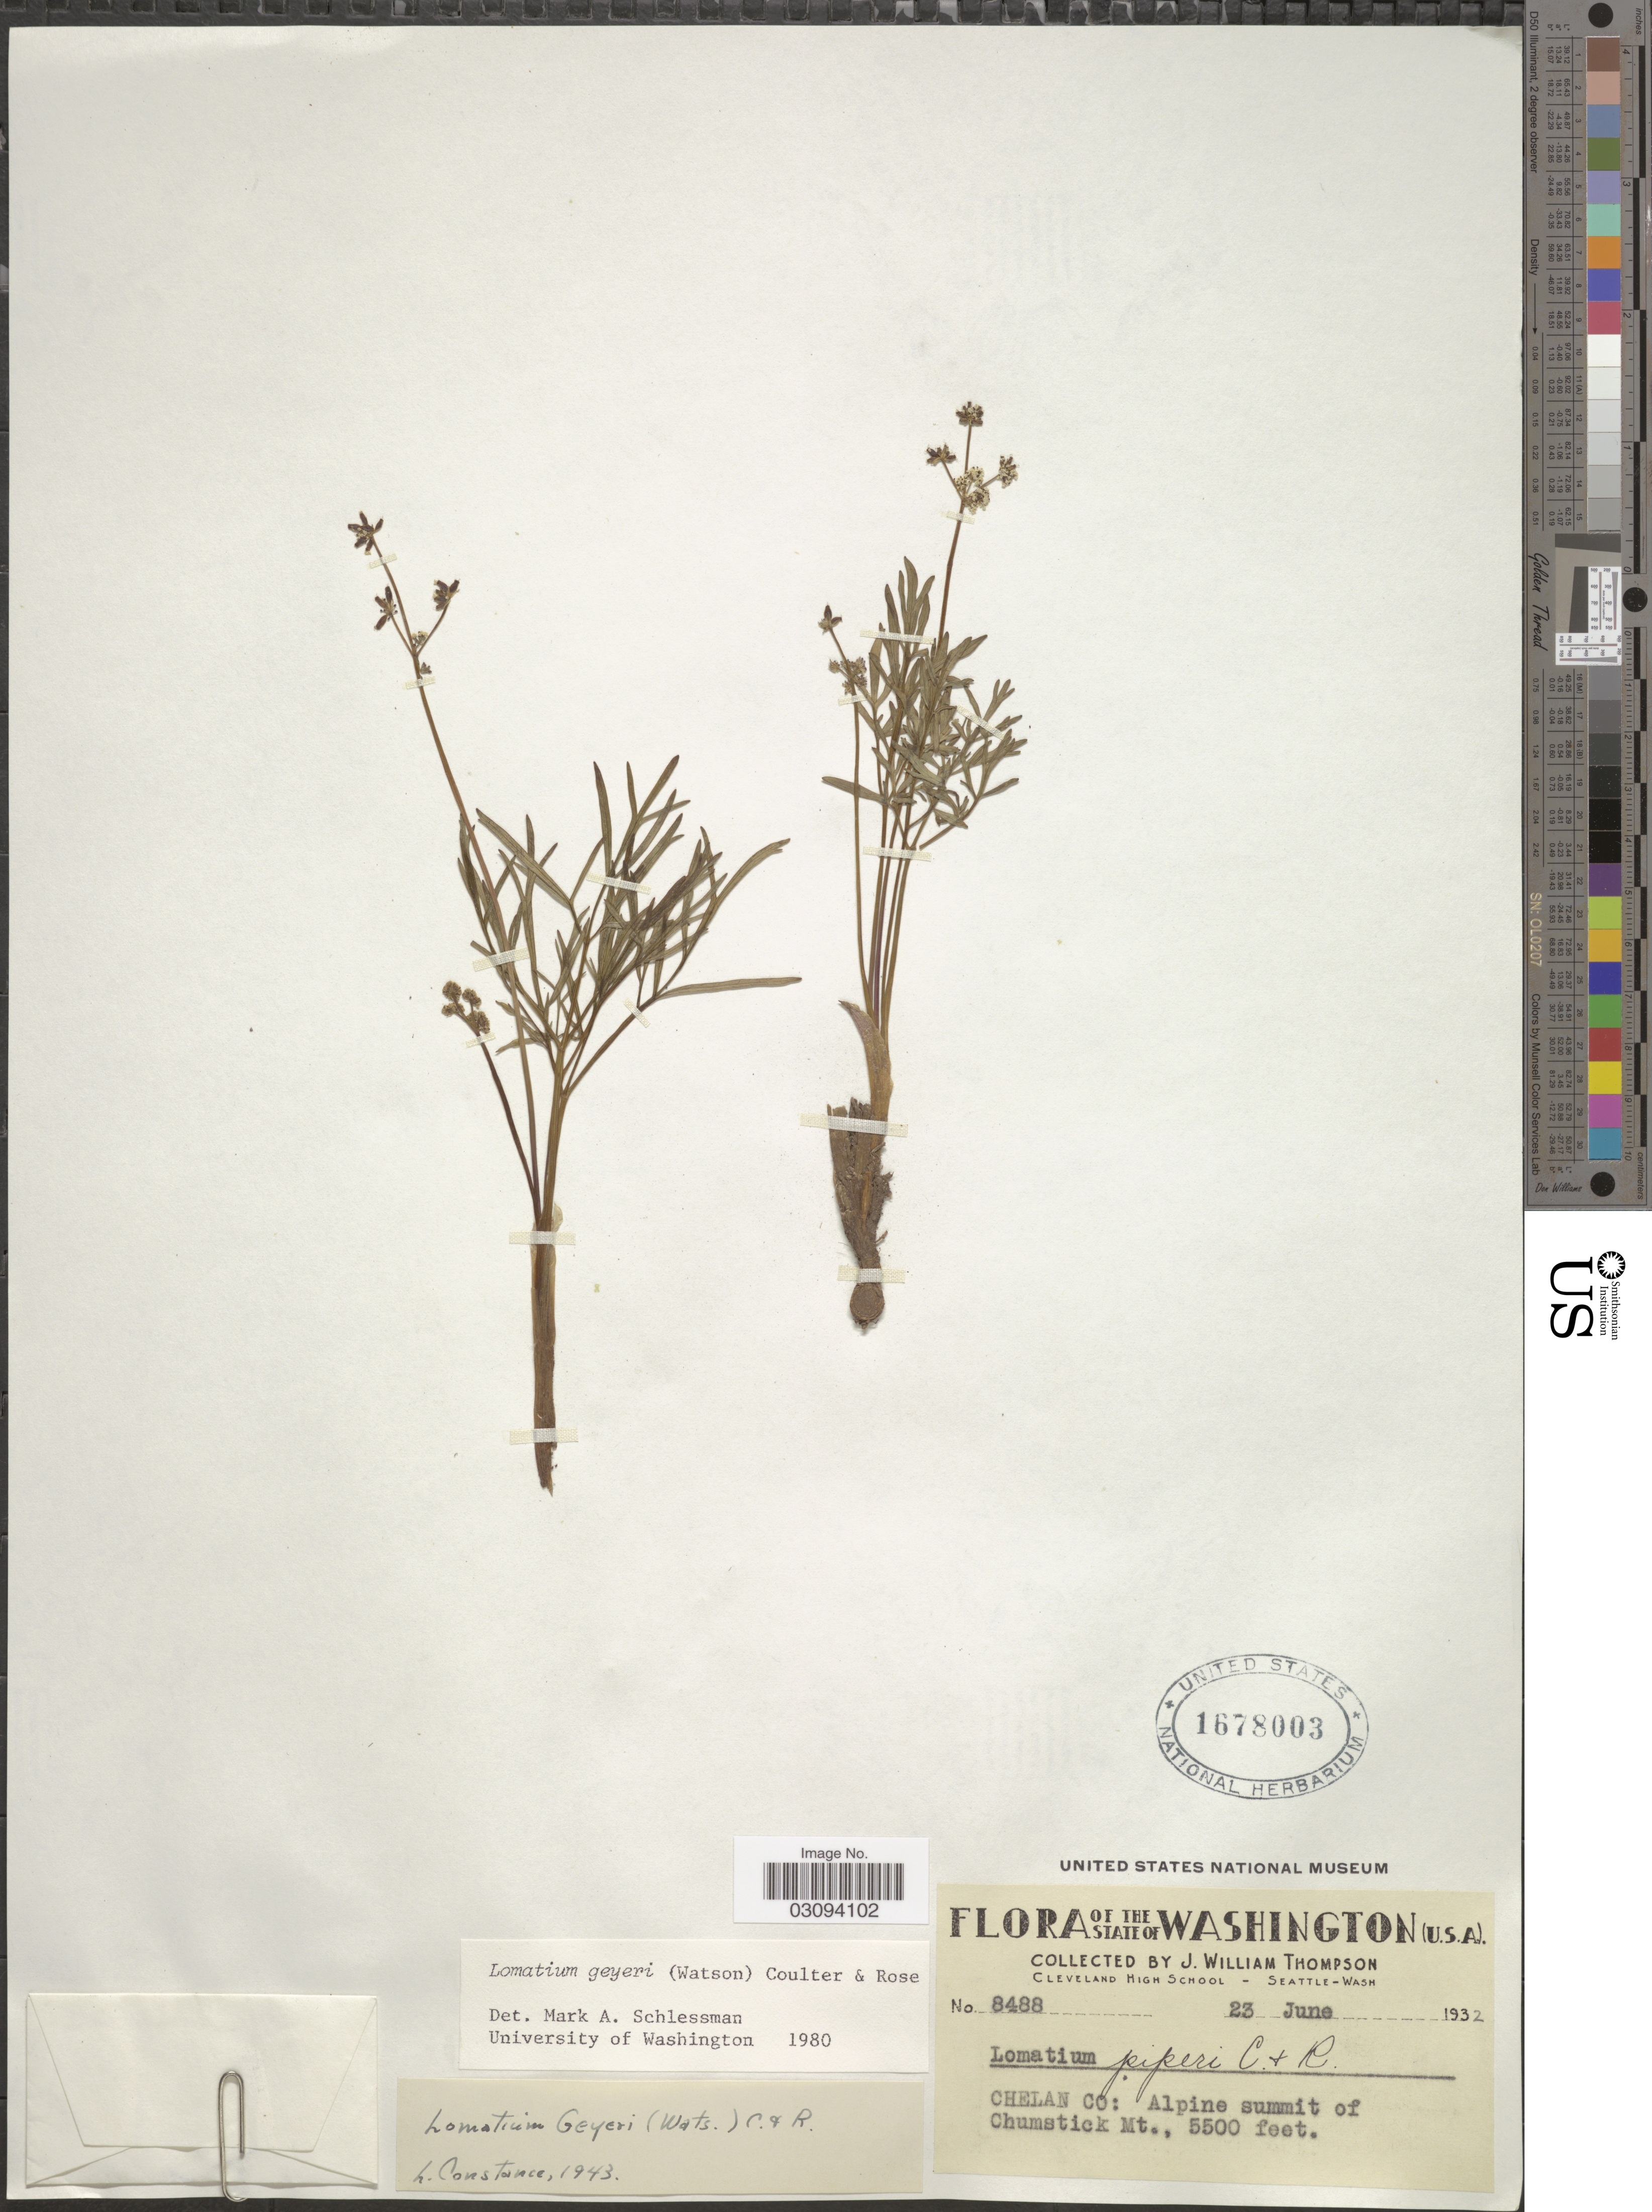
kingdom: Plantae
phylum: Tracheophyta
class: Magnoliopsida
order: Apiales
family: Apiaceae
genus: Lomatium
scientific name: Lomatium geyeri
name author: (S. Watson) J.M. Coult. & Rose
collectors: J. W. Thompson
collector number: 8488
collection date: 1932-06-23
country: United States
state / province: Washington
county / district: Chelan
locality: Chelan Co: Alpine summit of Chumstick Mt.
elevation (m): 1676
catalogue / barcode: US 1678003